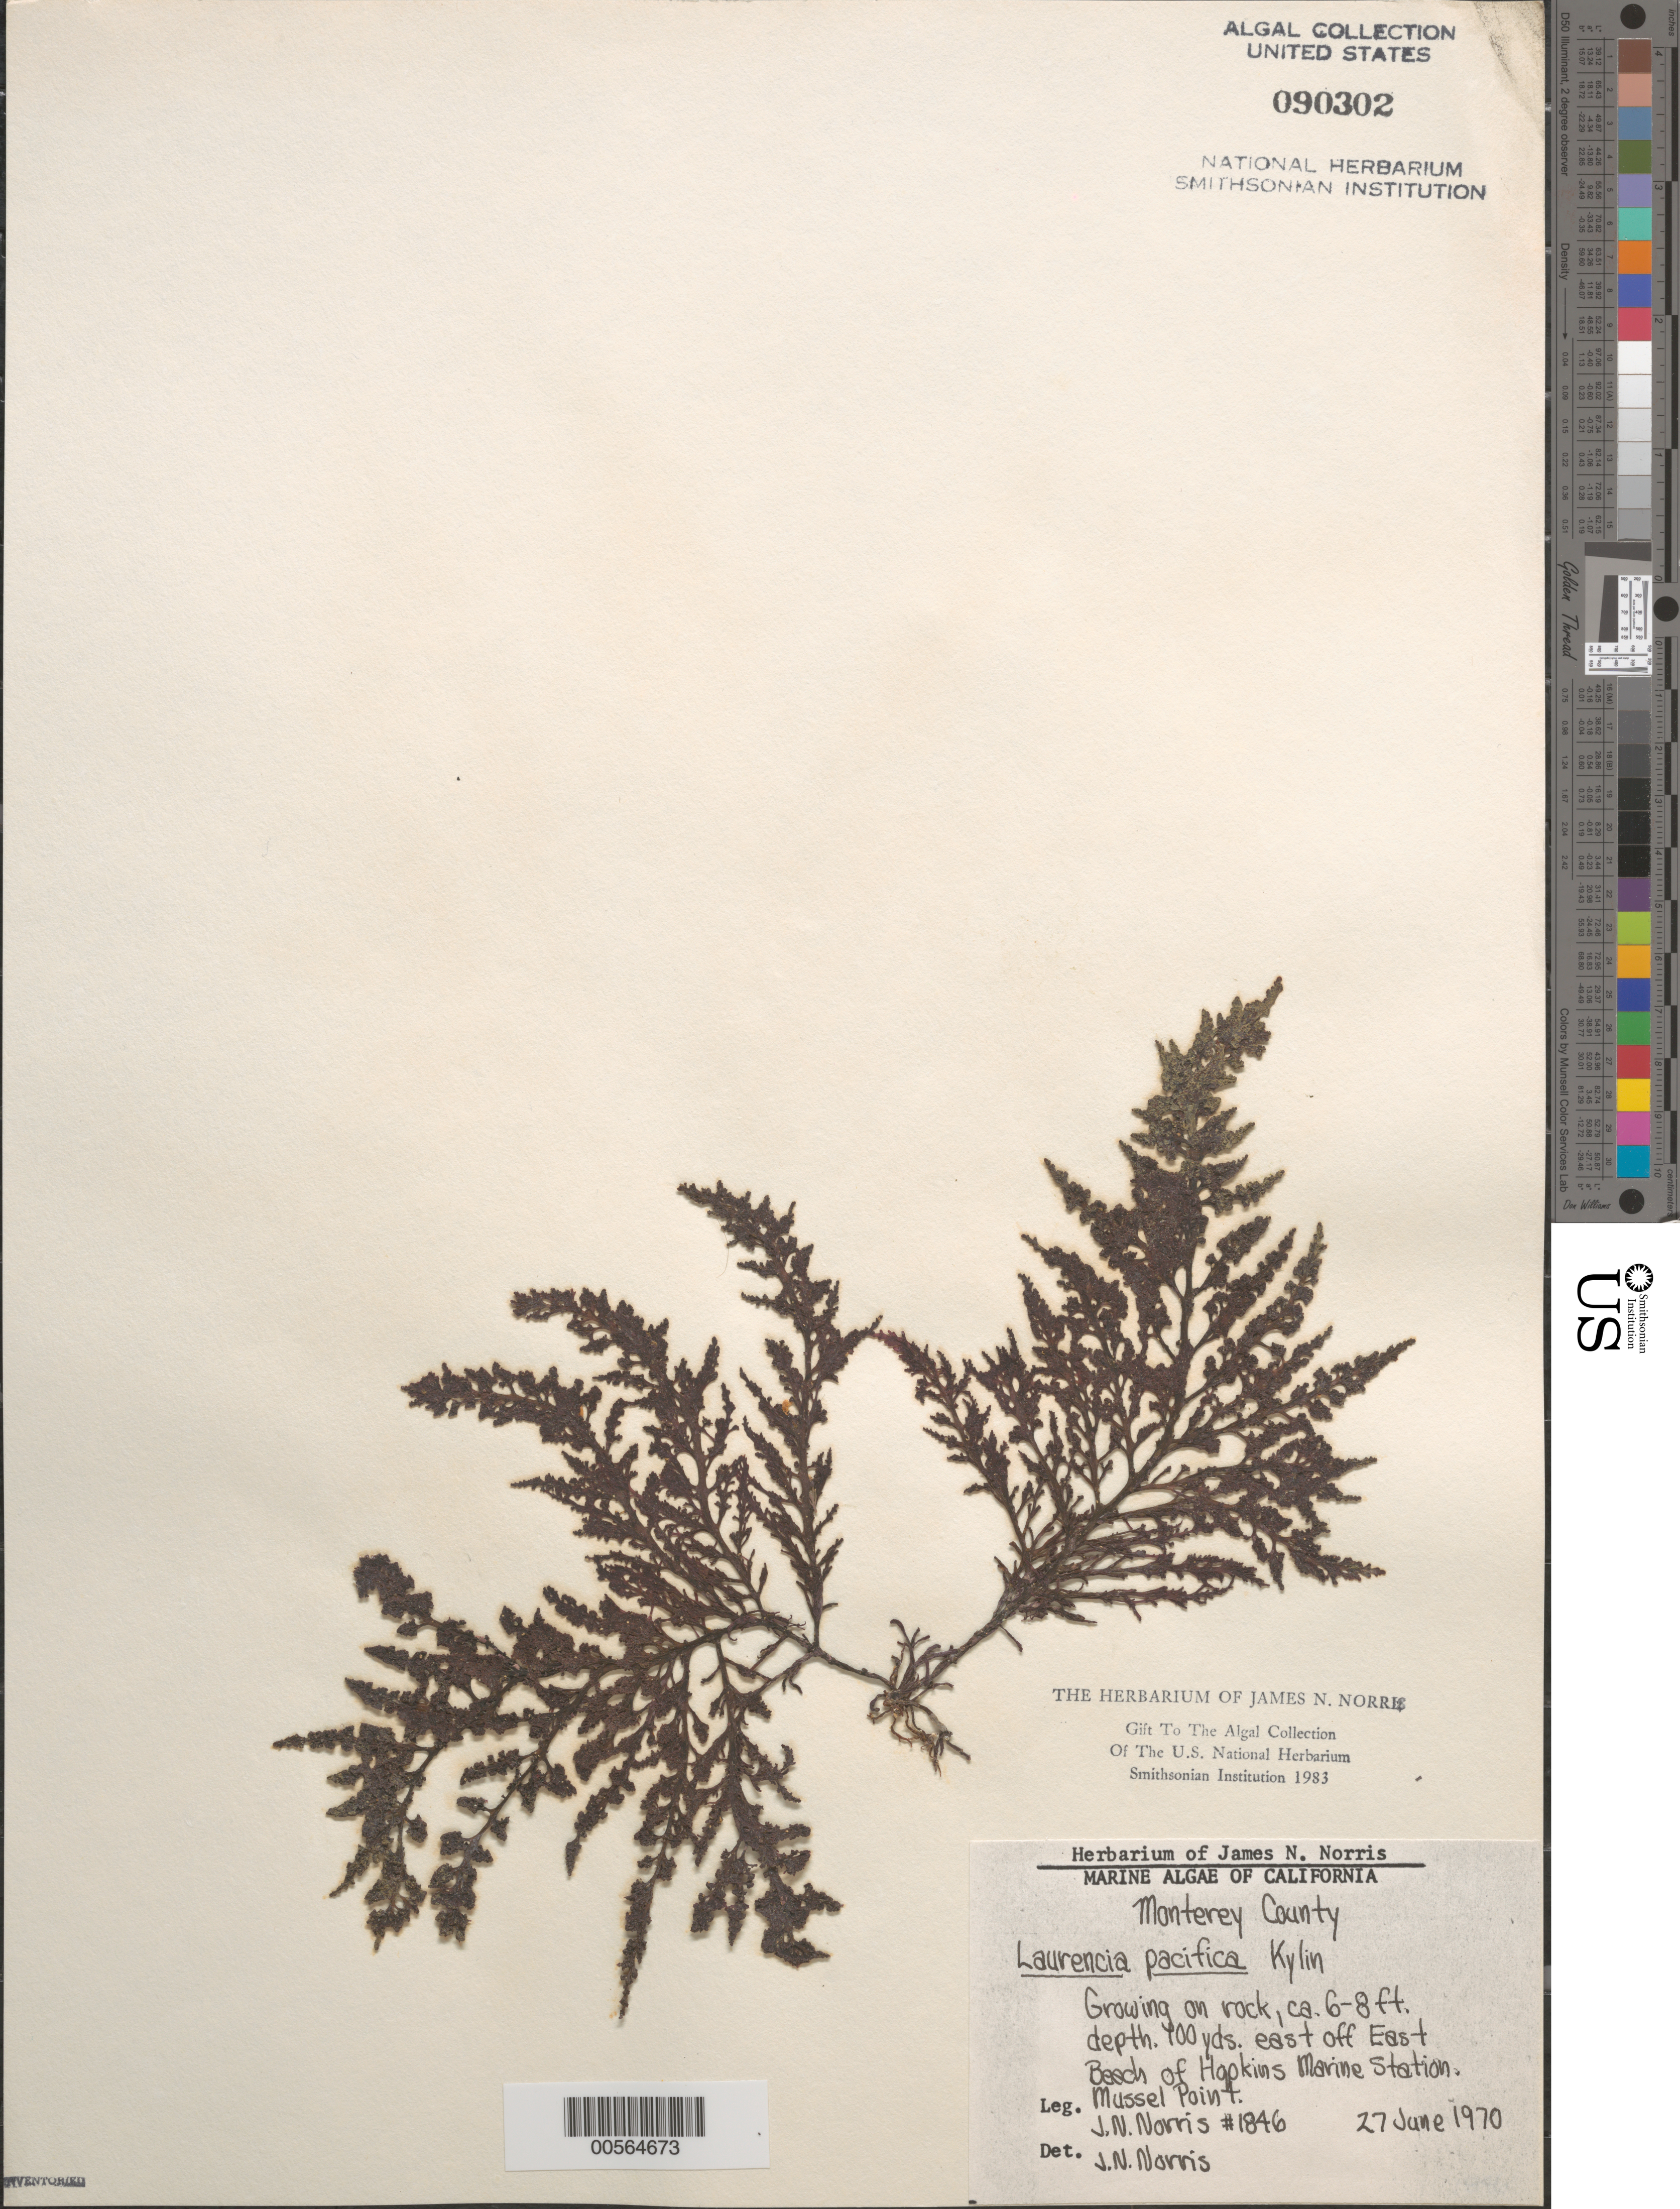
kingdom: Plantae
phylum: Rhodophyta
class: Florideophyceae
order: Ceramiales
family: Rhodomelaceae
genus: Laurencia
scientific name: Laurencia pacifica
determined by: Norris, James N.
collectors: J. N. Norris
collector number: JN-1846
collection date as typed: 27 Jun 1970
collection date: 1970-06-27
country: United States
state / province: California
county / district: Monterey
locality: Off east beach, Hopkins Marine Station, Mussel Point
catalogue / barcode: US 90302